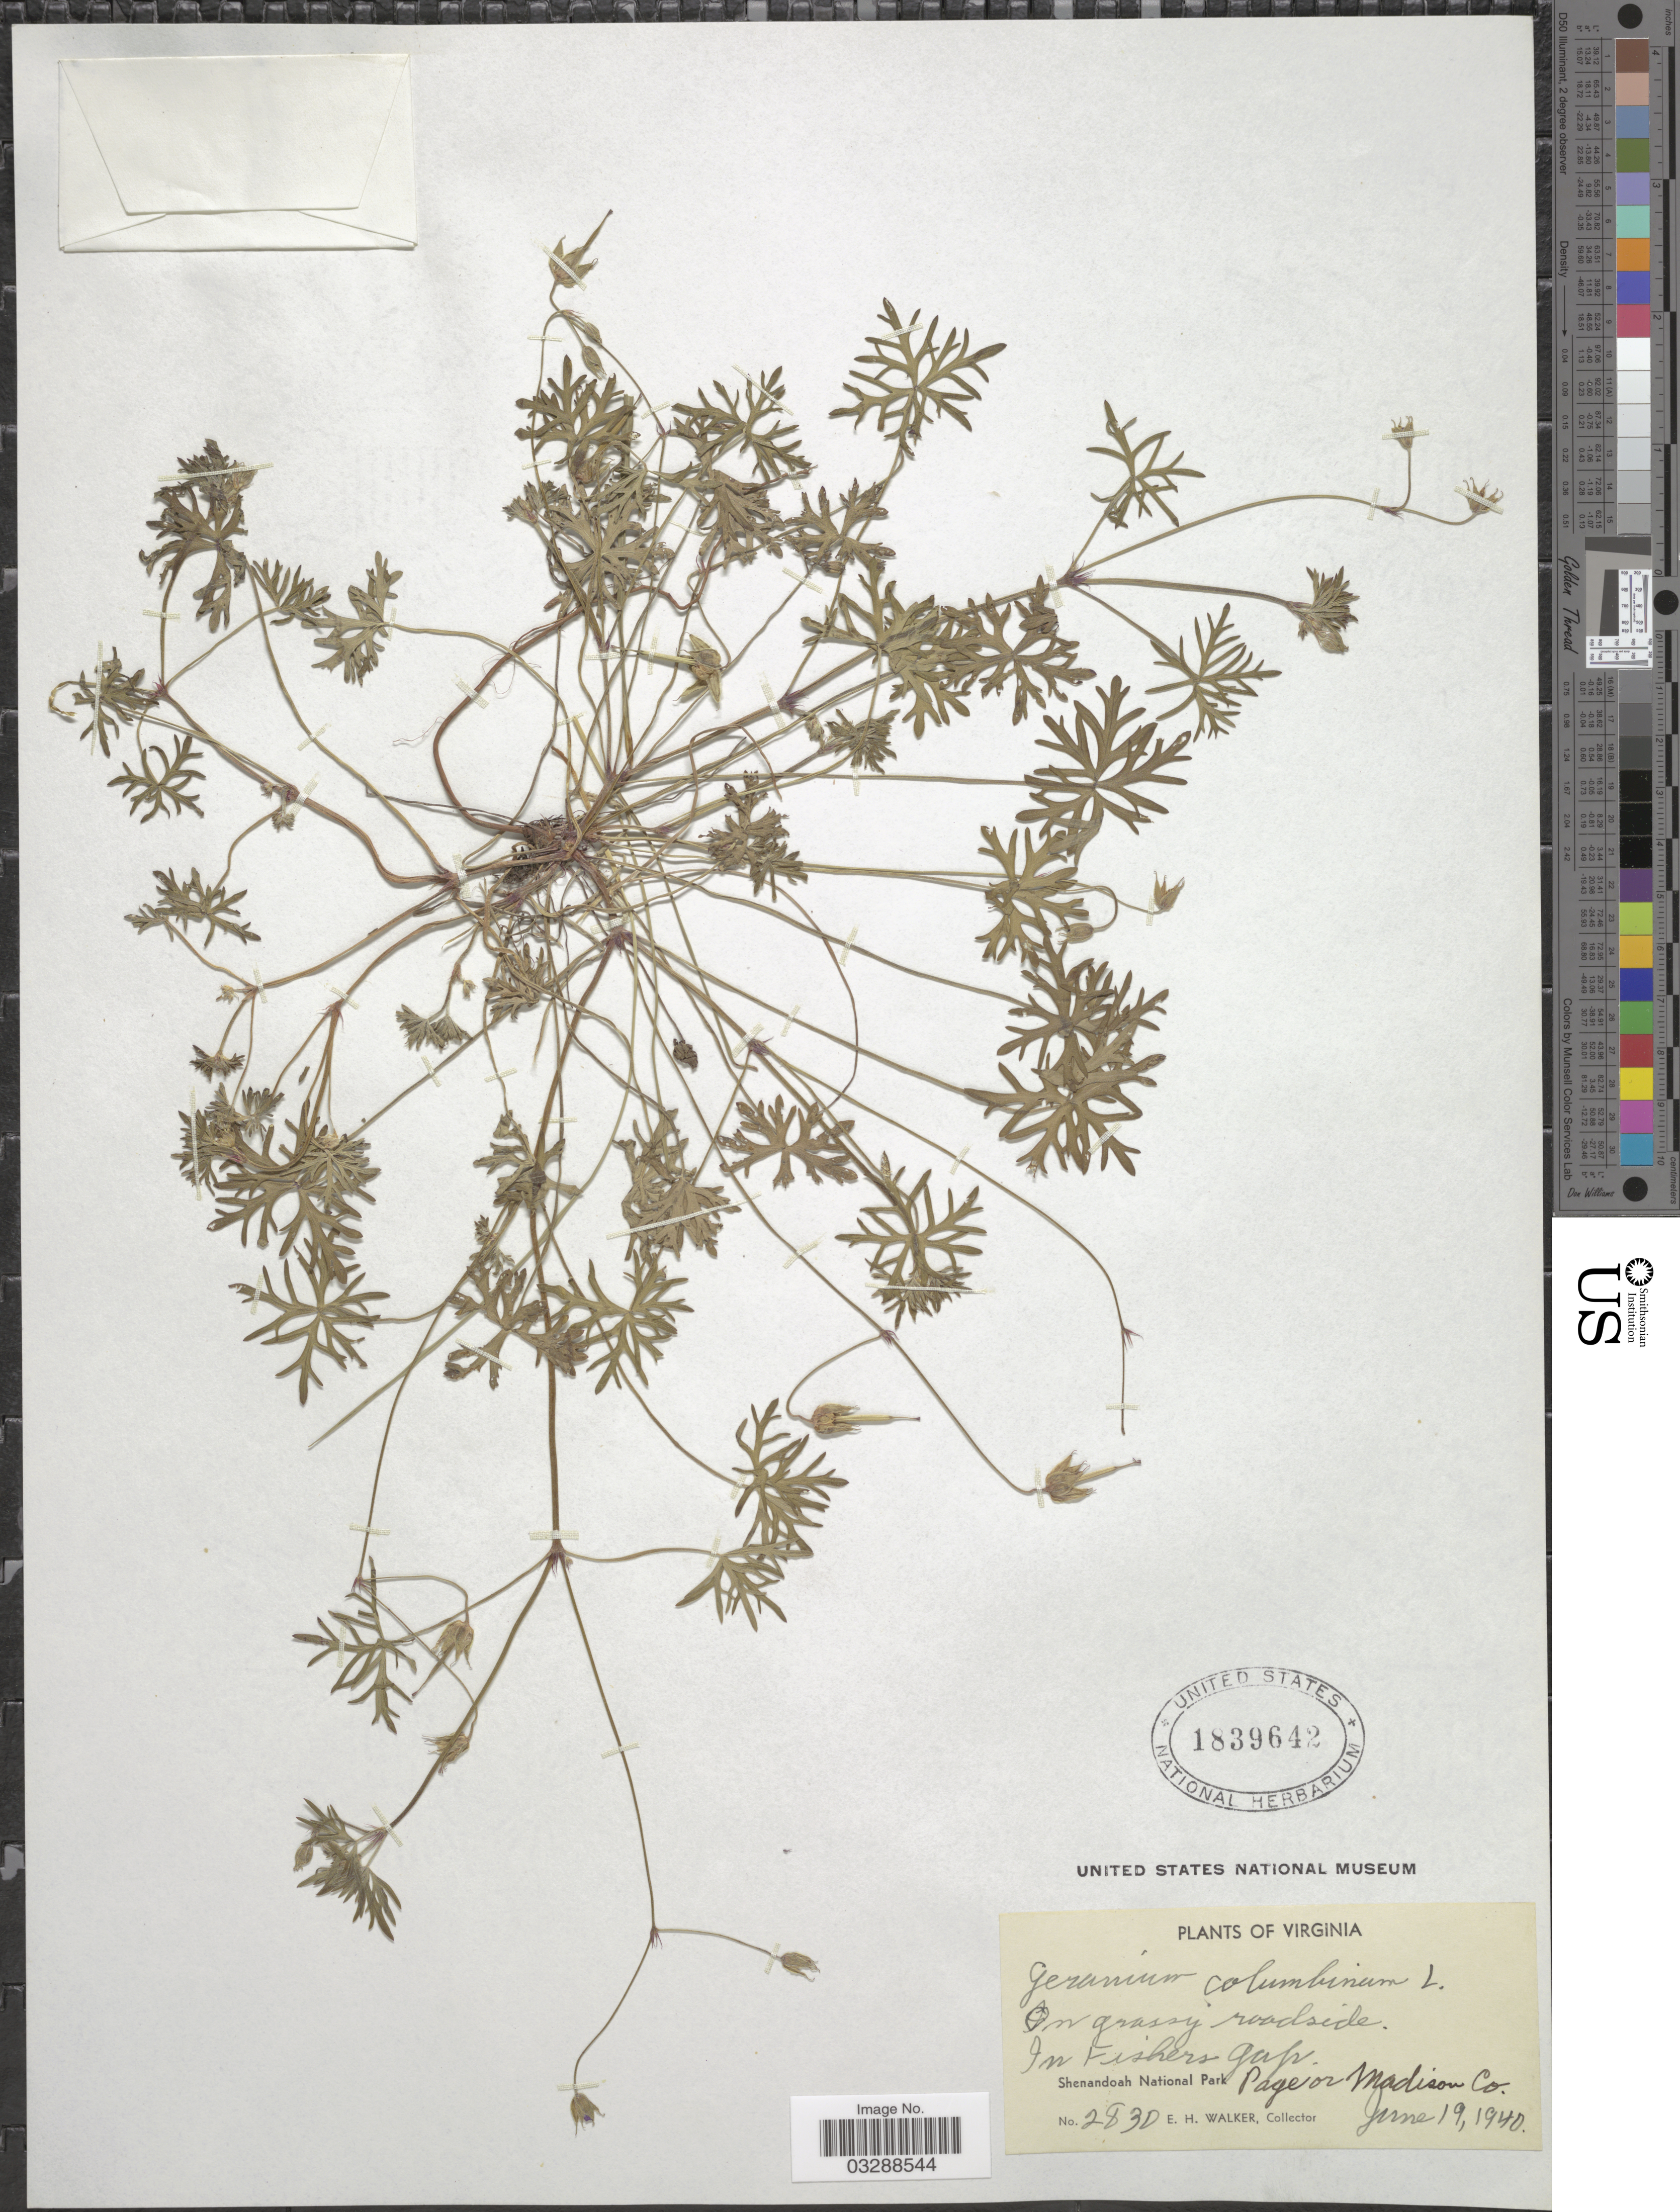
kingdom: Plantae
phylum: Tracheophyta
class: Magnoliopsida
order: Geraniales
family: Geraniaceae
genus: Geranium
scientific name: Geranium columbinum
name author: L.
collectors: E. H. Walker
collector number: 2830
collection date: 1940-06-19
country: United States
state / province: Virginia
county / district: Madison / Page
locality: In Fisher Gap, Shenandoah National Park, Page or Madison Co.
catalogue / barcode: US 1839642